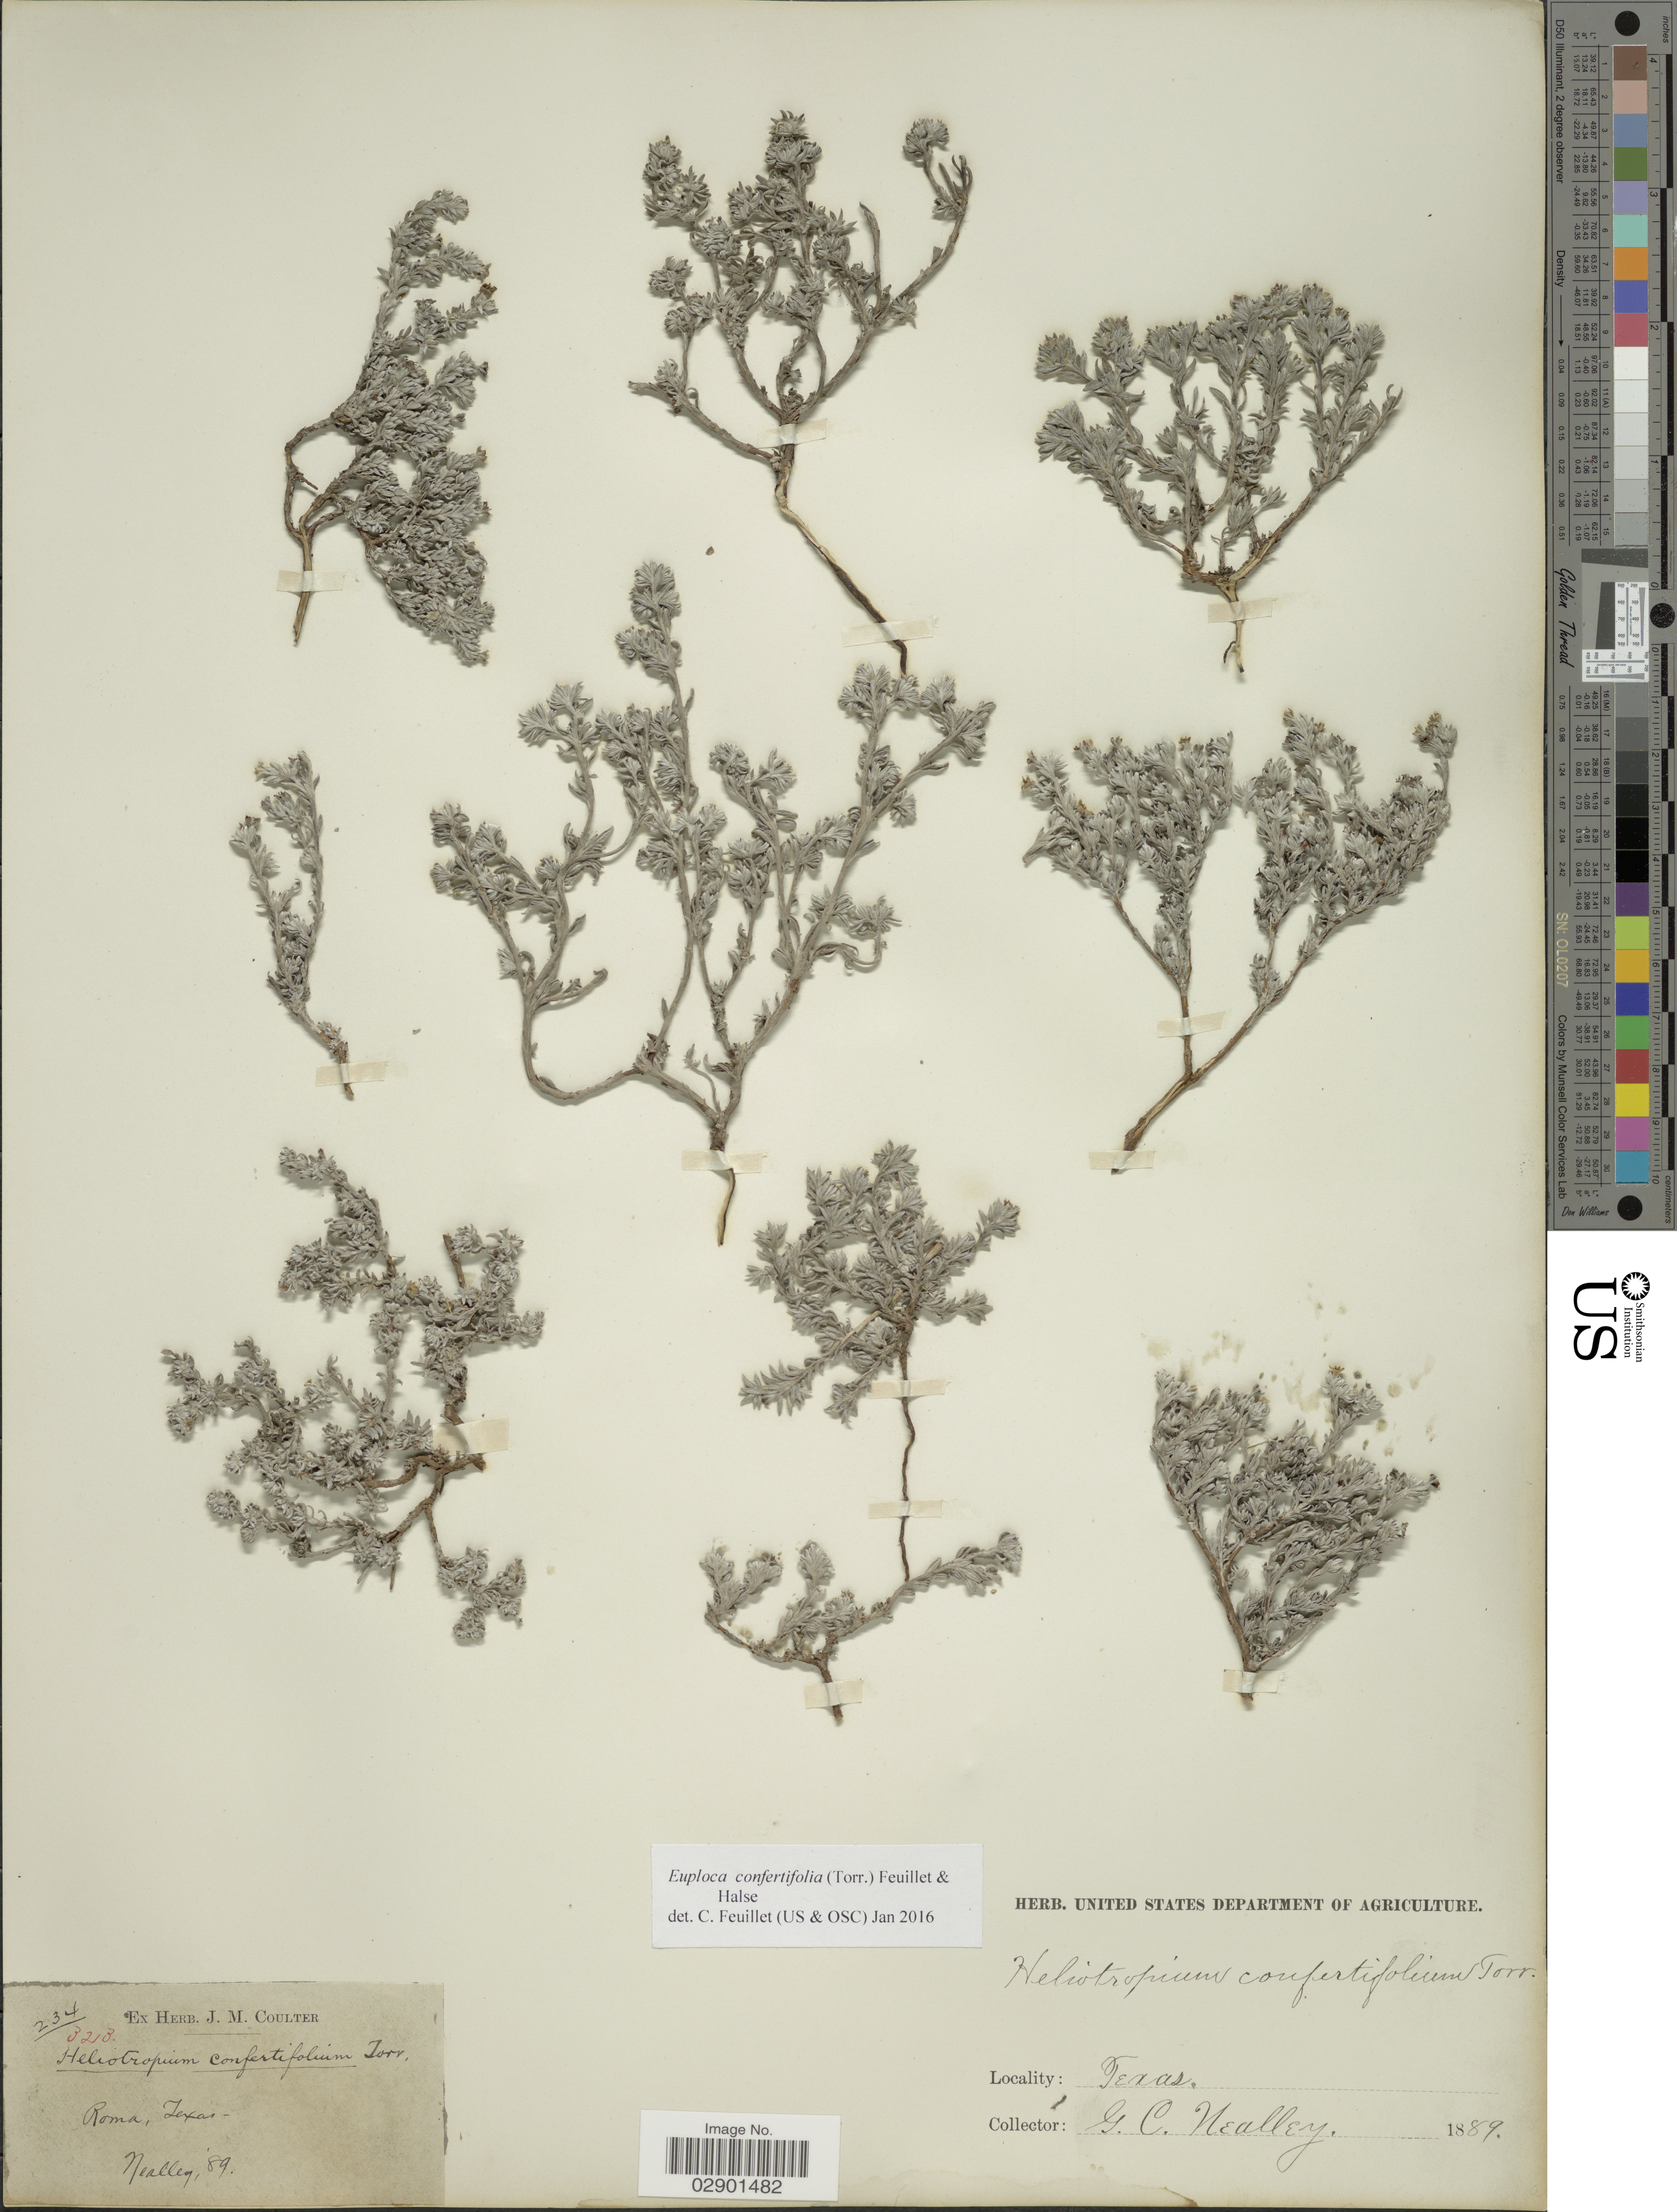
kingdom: Plantae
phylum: Tracheophyta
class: Magnoliopsida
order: Boraginales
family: Heliotropiaceae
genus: Euploca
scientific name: Euploca confertifolium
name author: (Torr.) Feuillet & Halse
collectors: G. C. Nealley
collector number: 234/3213*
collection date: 1889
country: United States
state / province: Texas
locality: Roma.